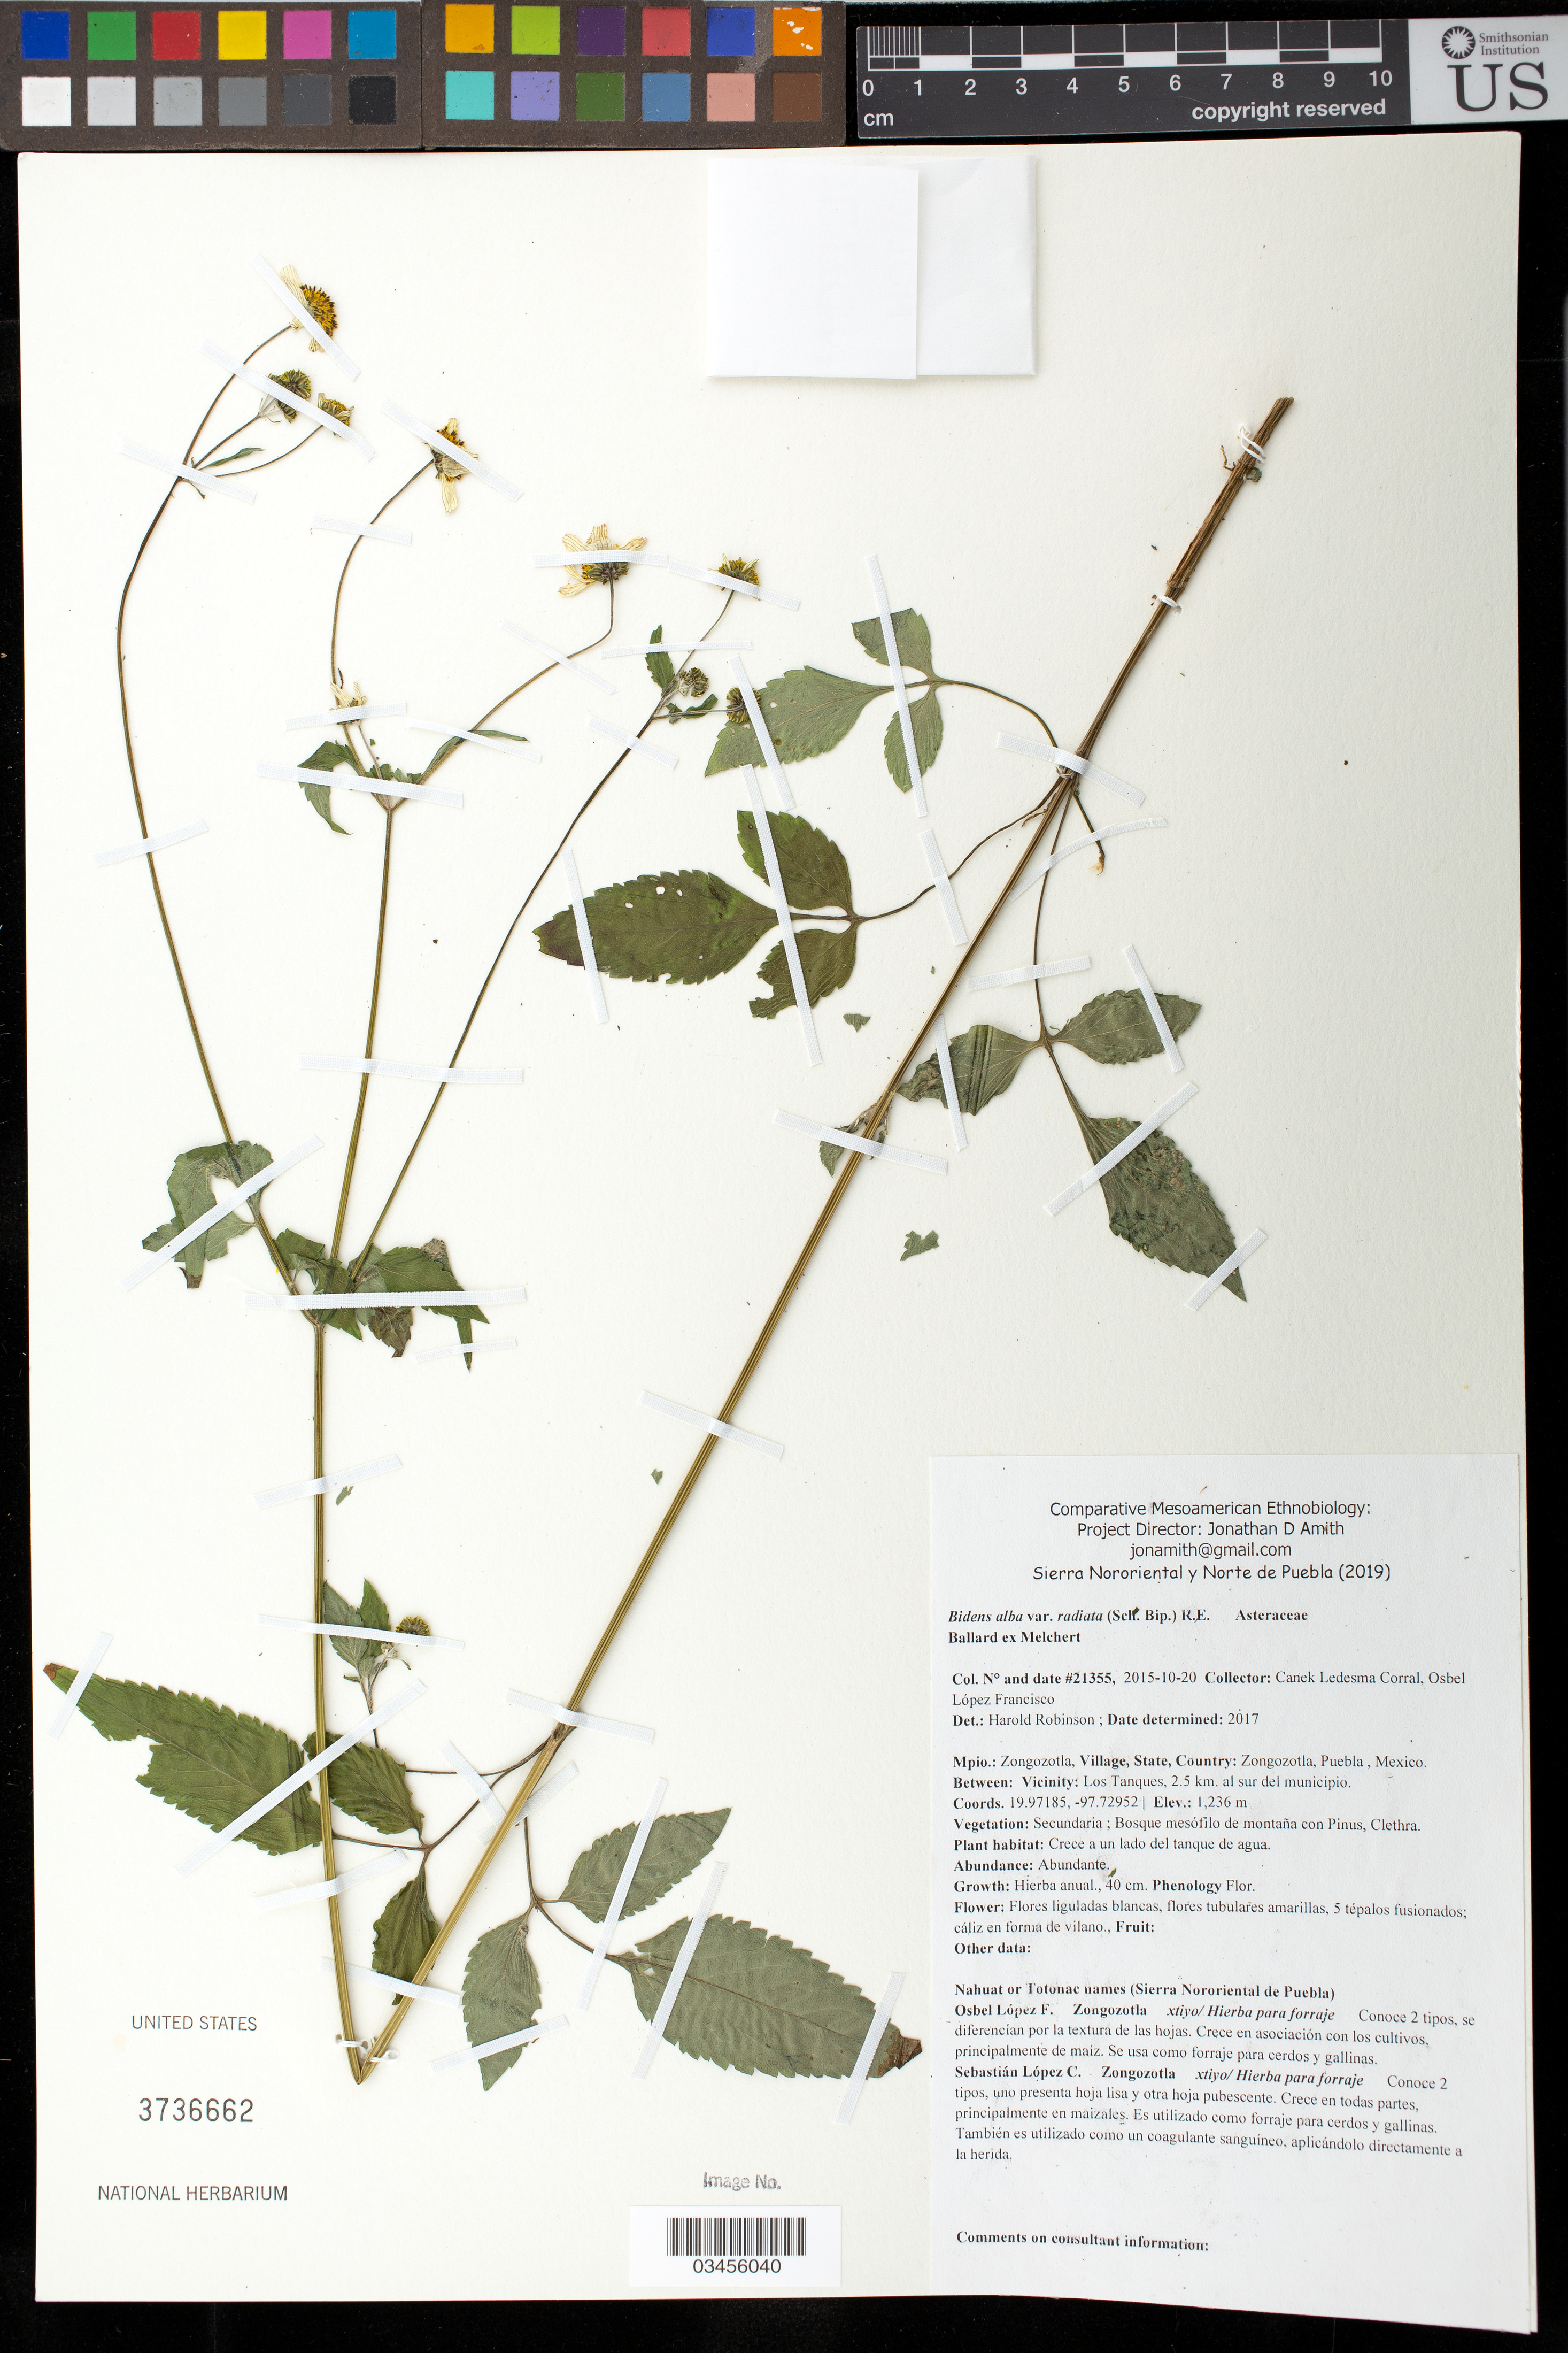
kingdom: Plantae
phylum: Tracheophyta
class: Magnoliopsida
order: Asterales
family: Asteraceae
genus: Bidens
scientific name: Bidens alba var. radiata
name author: (Sch. Bip.) R.E. Ballard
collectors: Canek Ledesma C. & O. López Francisco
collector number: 21355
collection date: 2015-10-20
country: México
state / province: Puebla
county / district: Zongozotla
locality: PUEBLO: Zongozotla; LOCALIDAD EXACTA: Los Tanques, 2.5 km al sur del municipio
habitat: Bosque mesófilo de montaña con Pinus, Clethra | Crece a un lado del tanque de agua.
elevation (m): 1236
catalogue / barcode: US 3736662